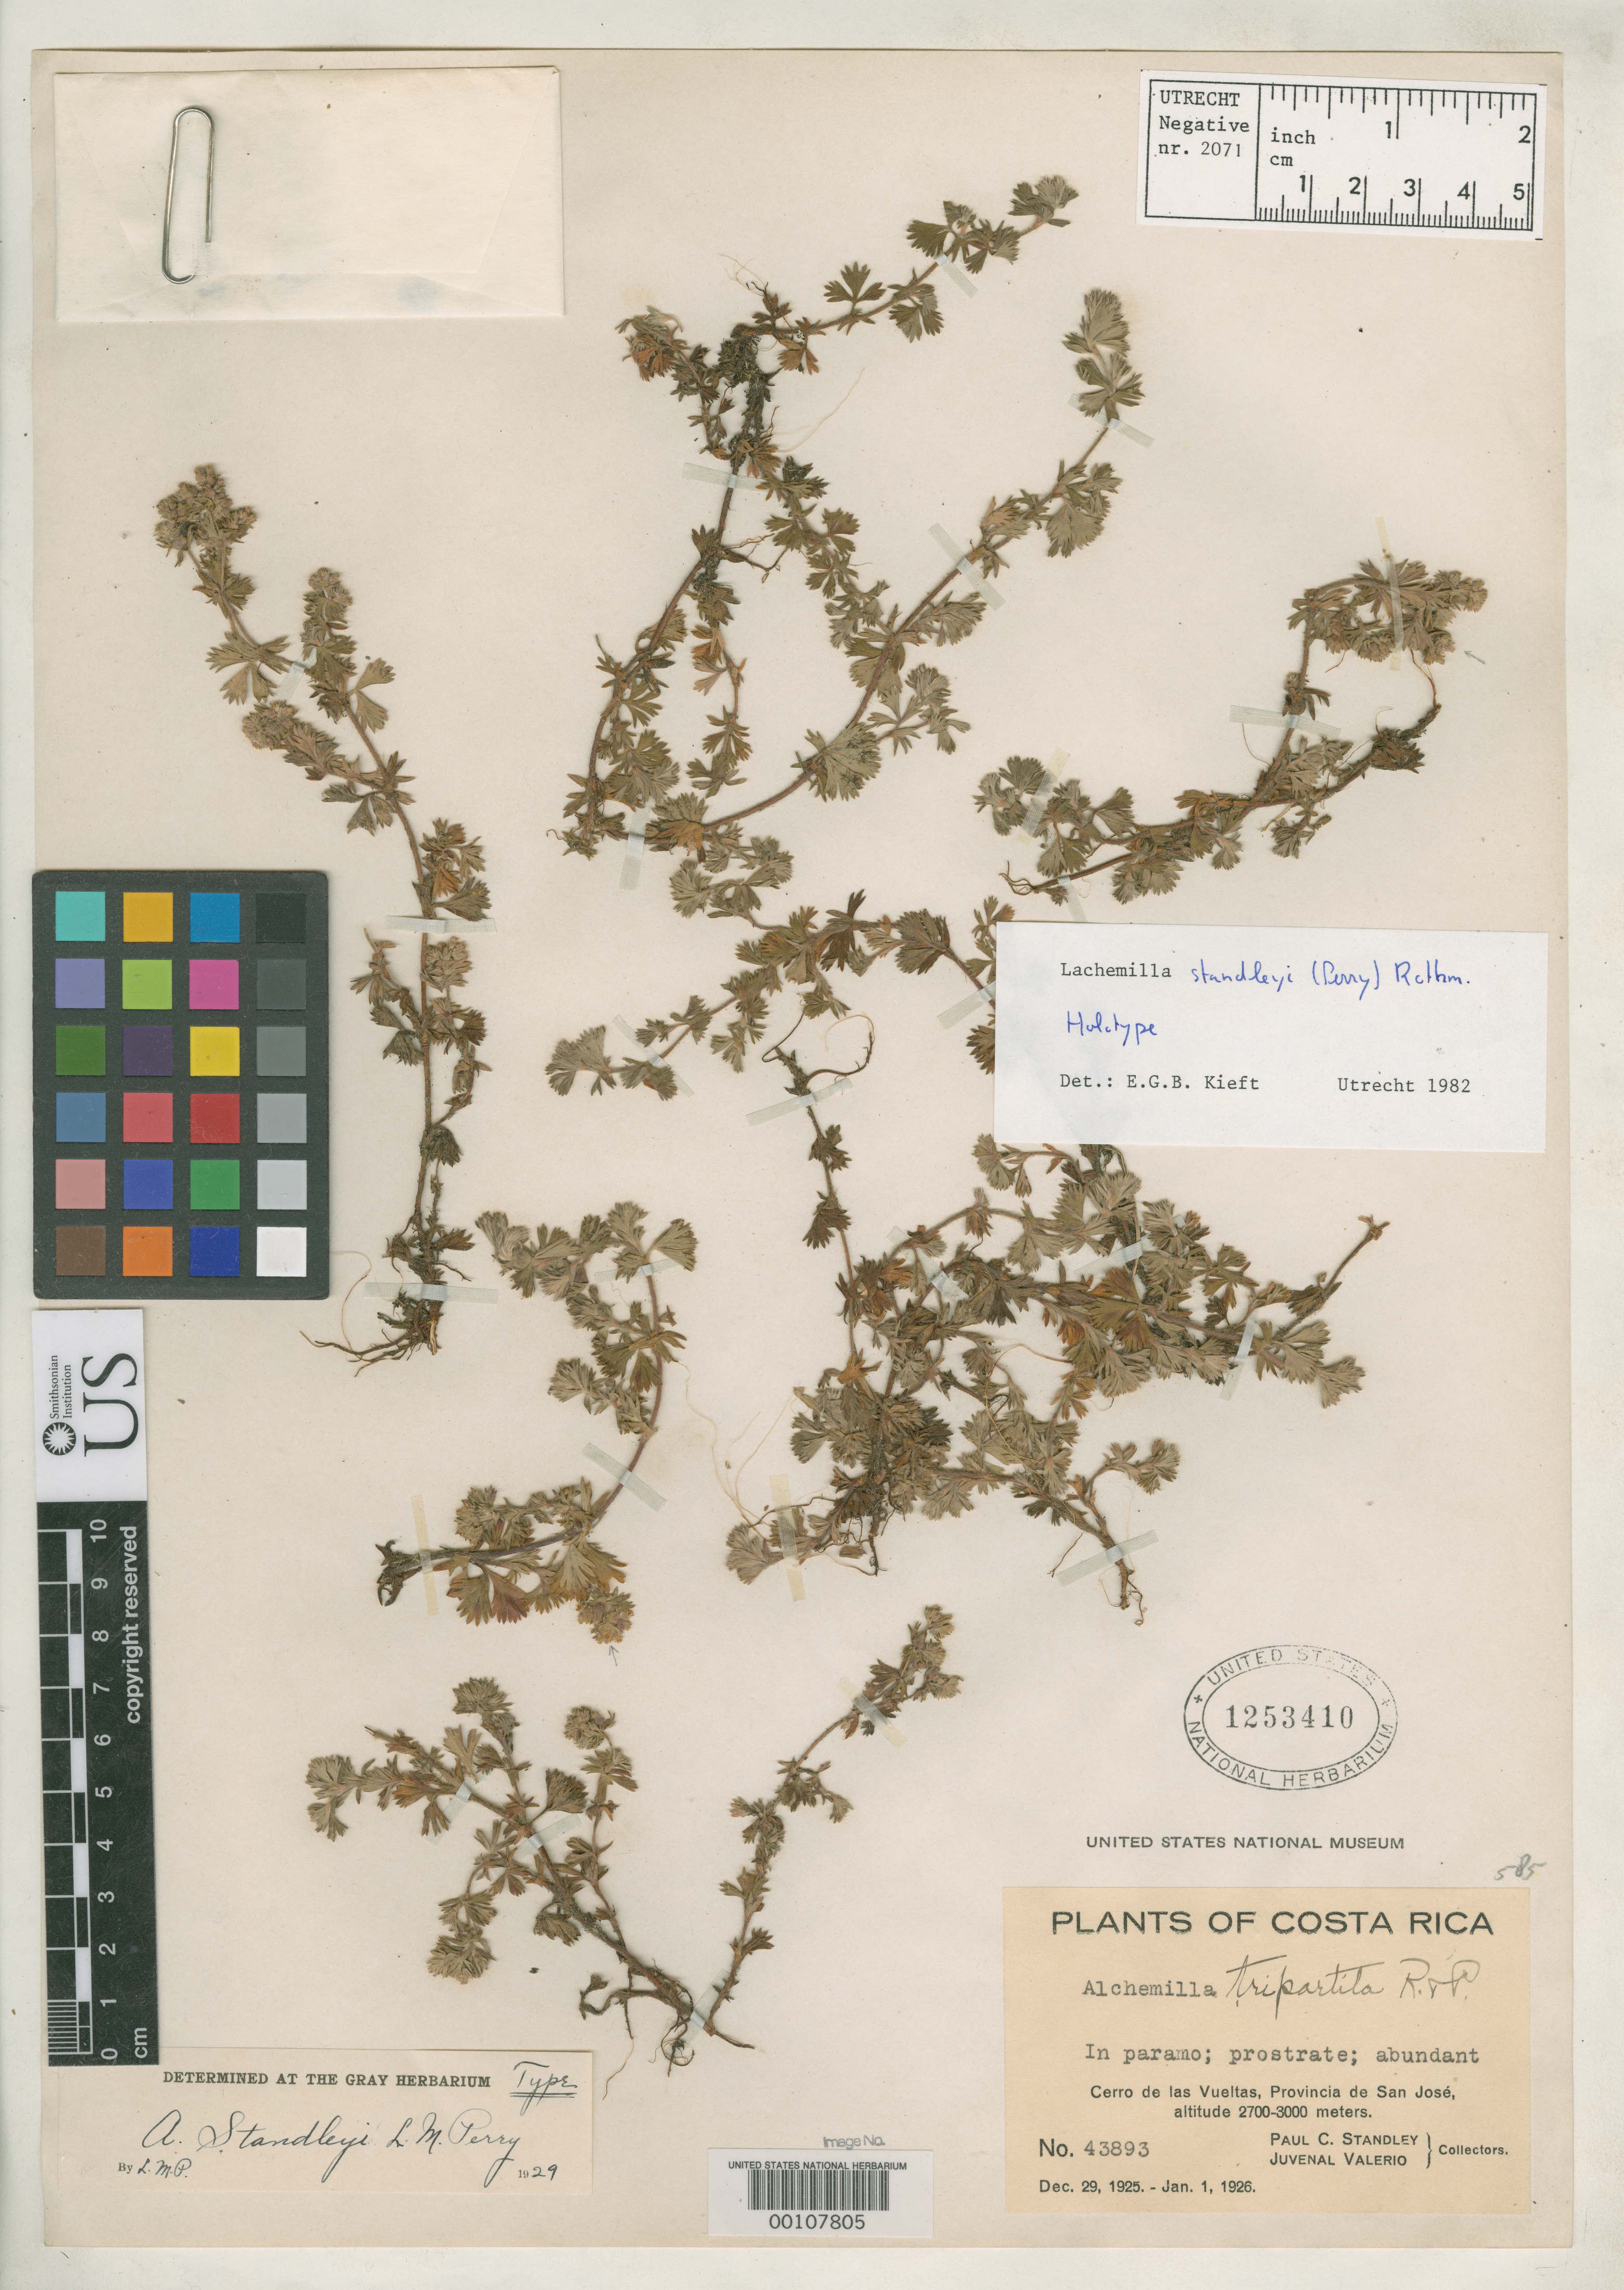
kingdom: Plantae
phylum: Tracheophyta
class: Magnoliopsida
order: Rosales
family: Rosaceae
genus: Alchemilla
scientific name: Alchemilla standleyi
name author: L.M. Perry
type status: Holotype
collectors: P. C. Standley & J. Valerio R.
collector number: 43893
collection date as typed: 29 Dec 1925 to 01 Jan 1925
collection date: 1925-01-01/1925-12-29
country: Costa Rica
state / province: San José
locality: Cerro de Lasvueltas.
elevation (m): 2700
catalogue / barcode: US 1253410